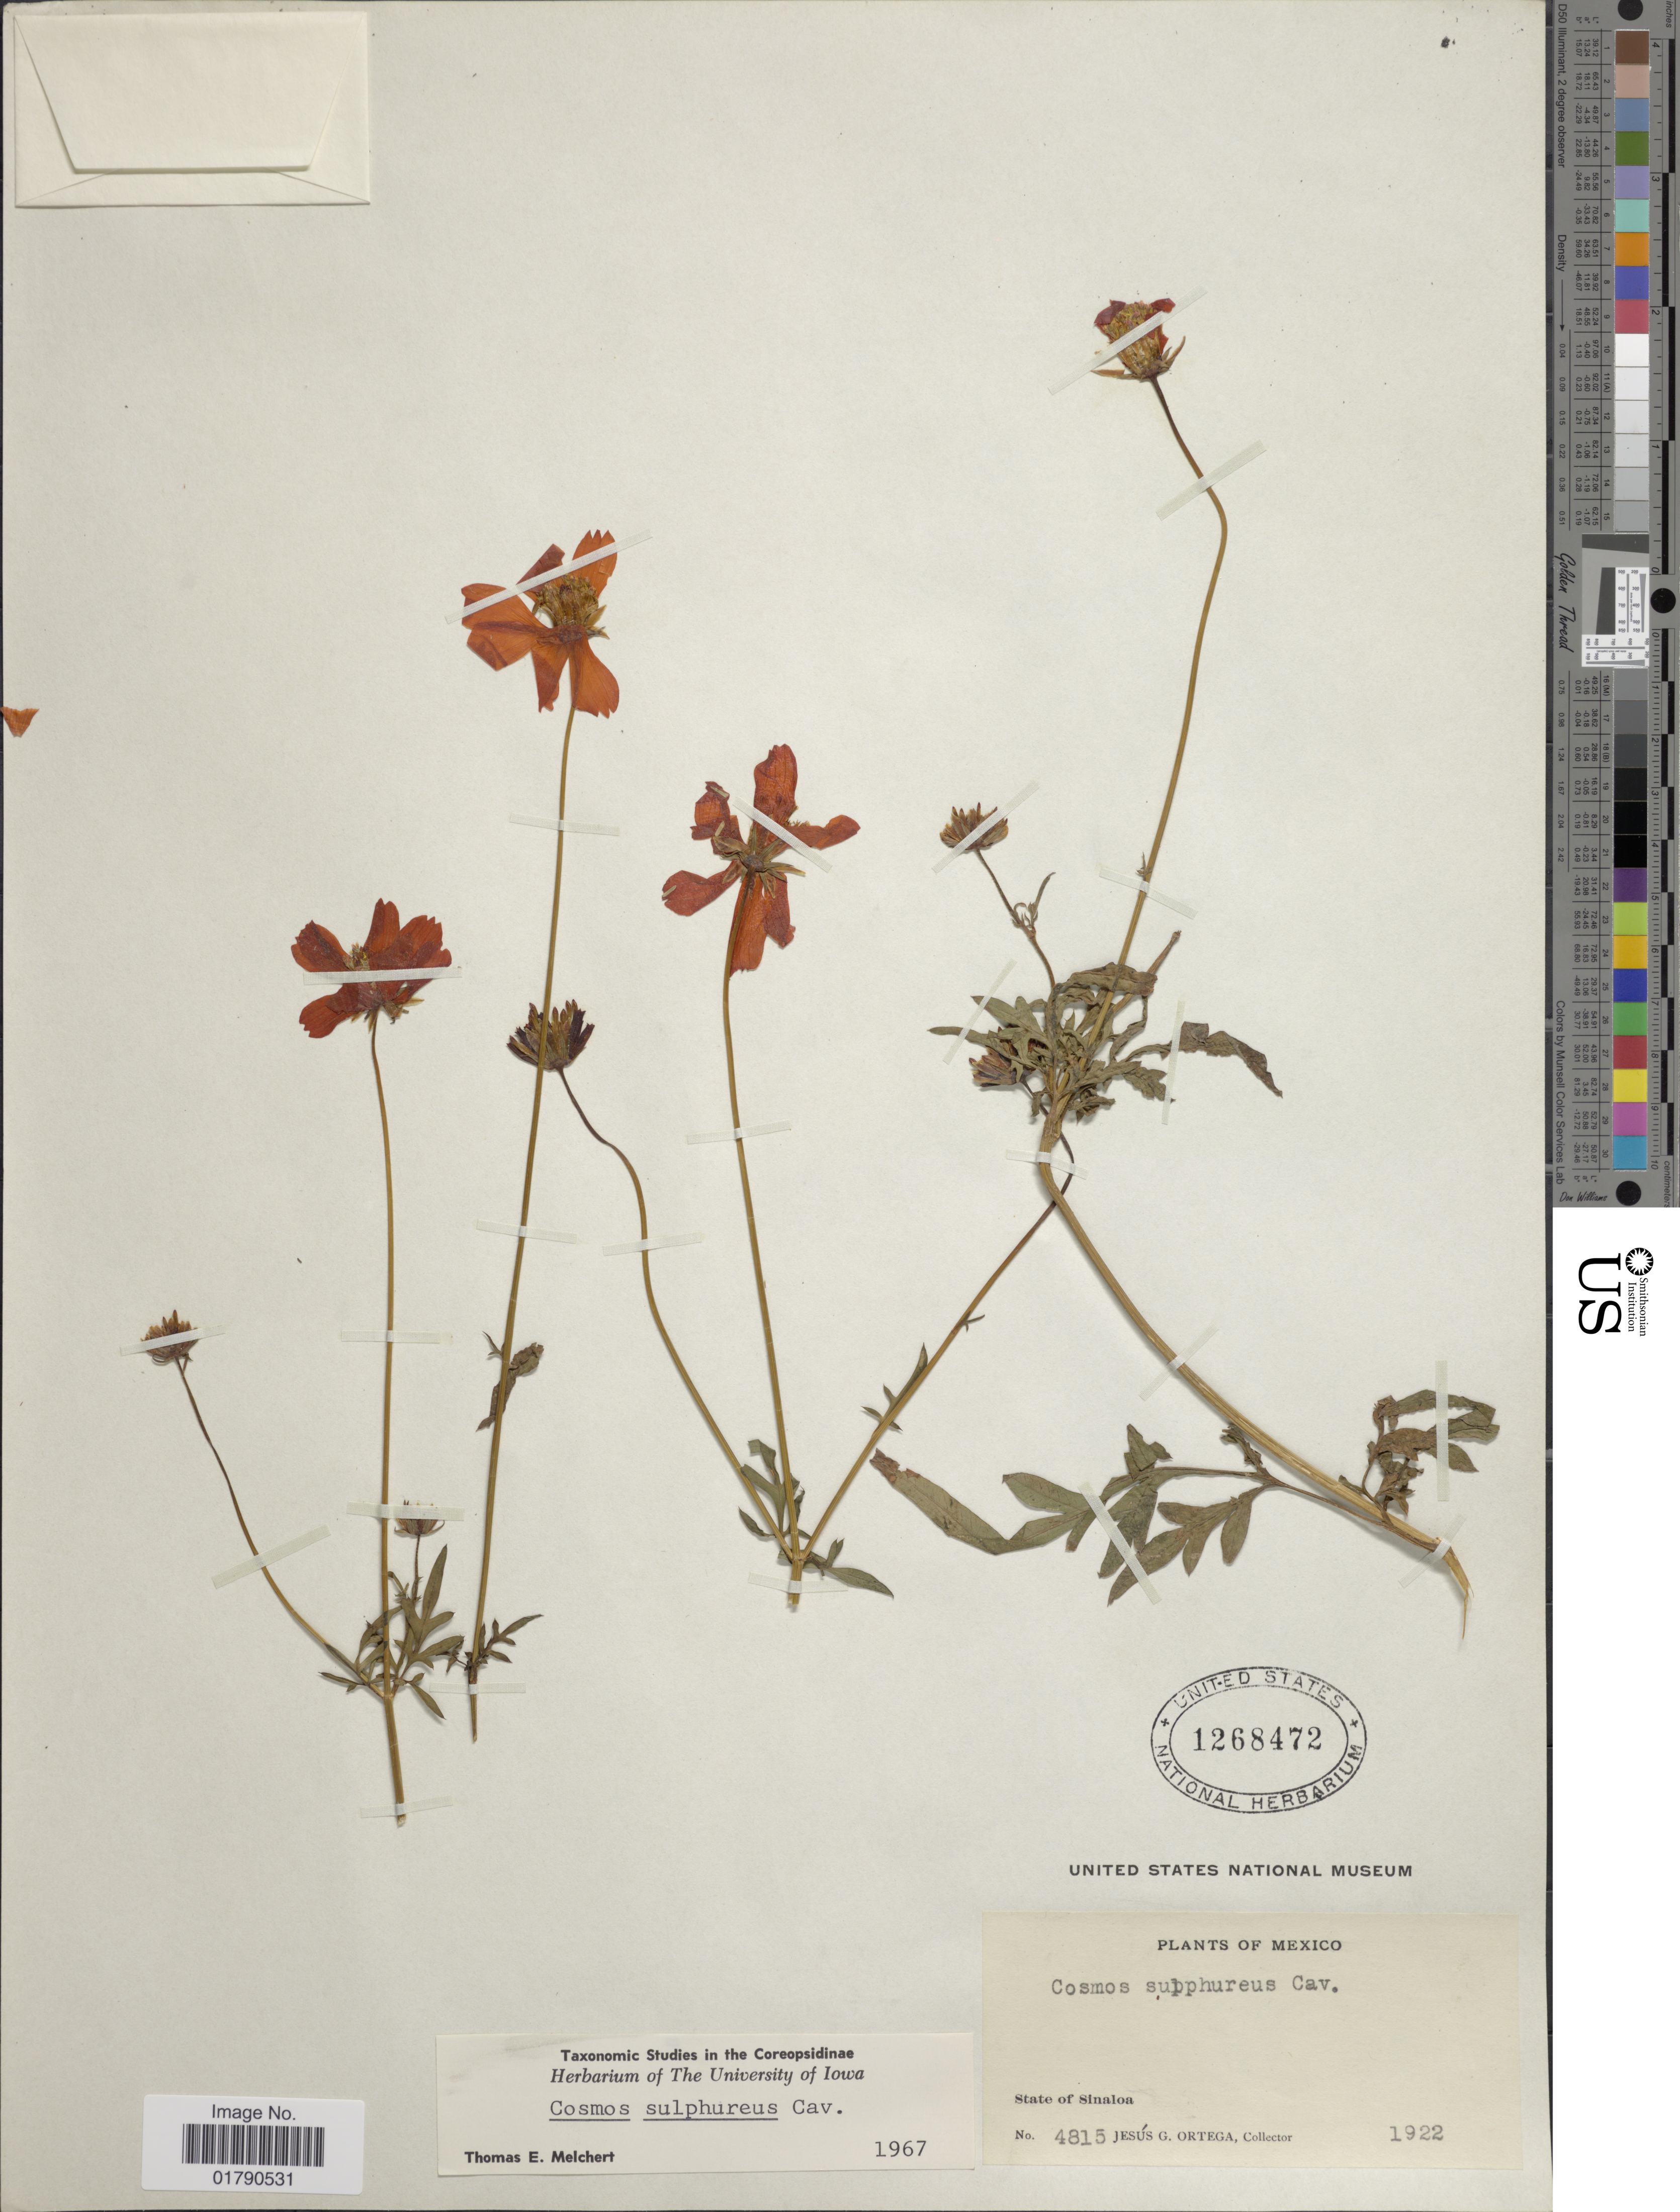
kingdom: Plantae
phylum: Tracheophyta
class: Magnoliopsida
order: Asterales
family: Asteraceae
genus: Cosmos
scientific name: Cosmos sulphureus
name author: Cav.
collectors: J. Ortega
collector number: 4815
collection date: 1922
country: Mexico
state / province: Sinaloa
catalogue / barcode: US 1268472